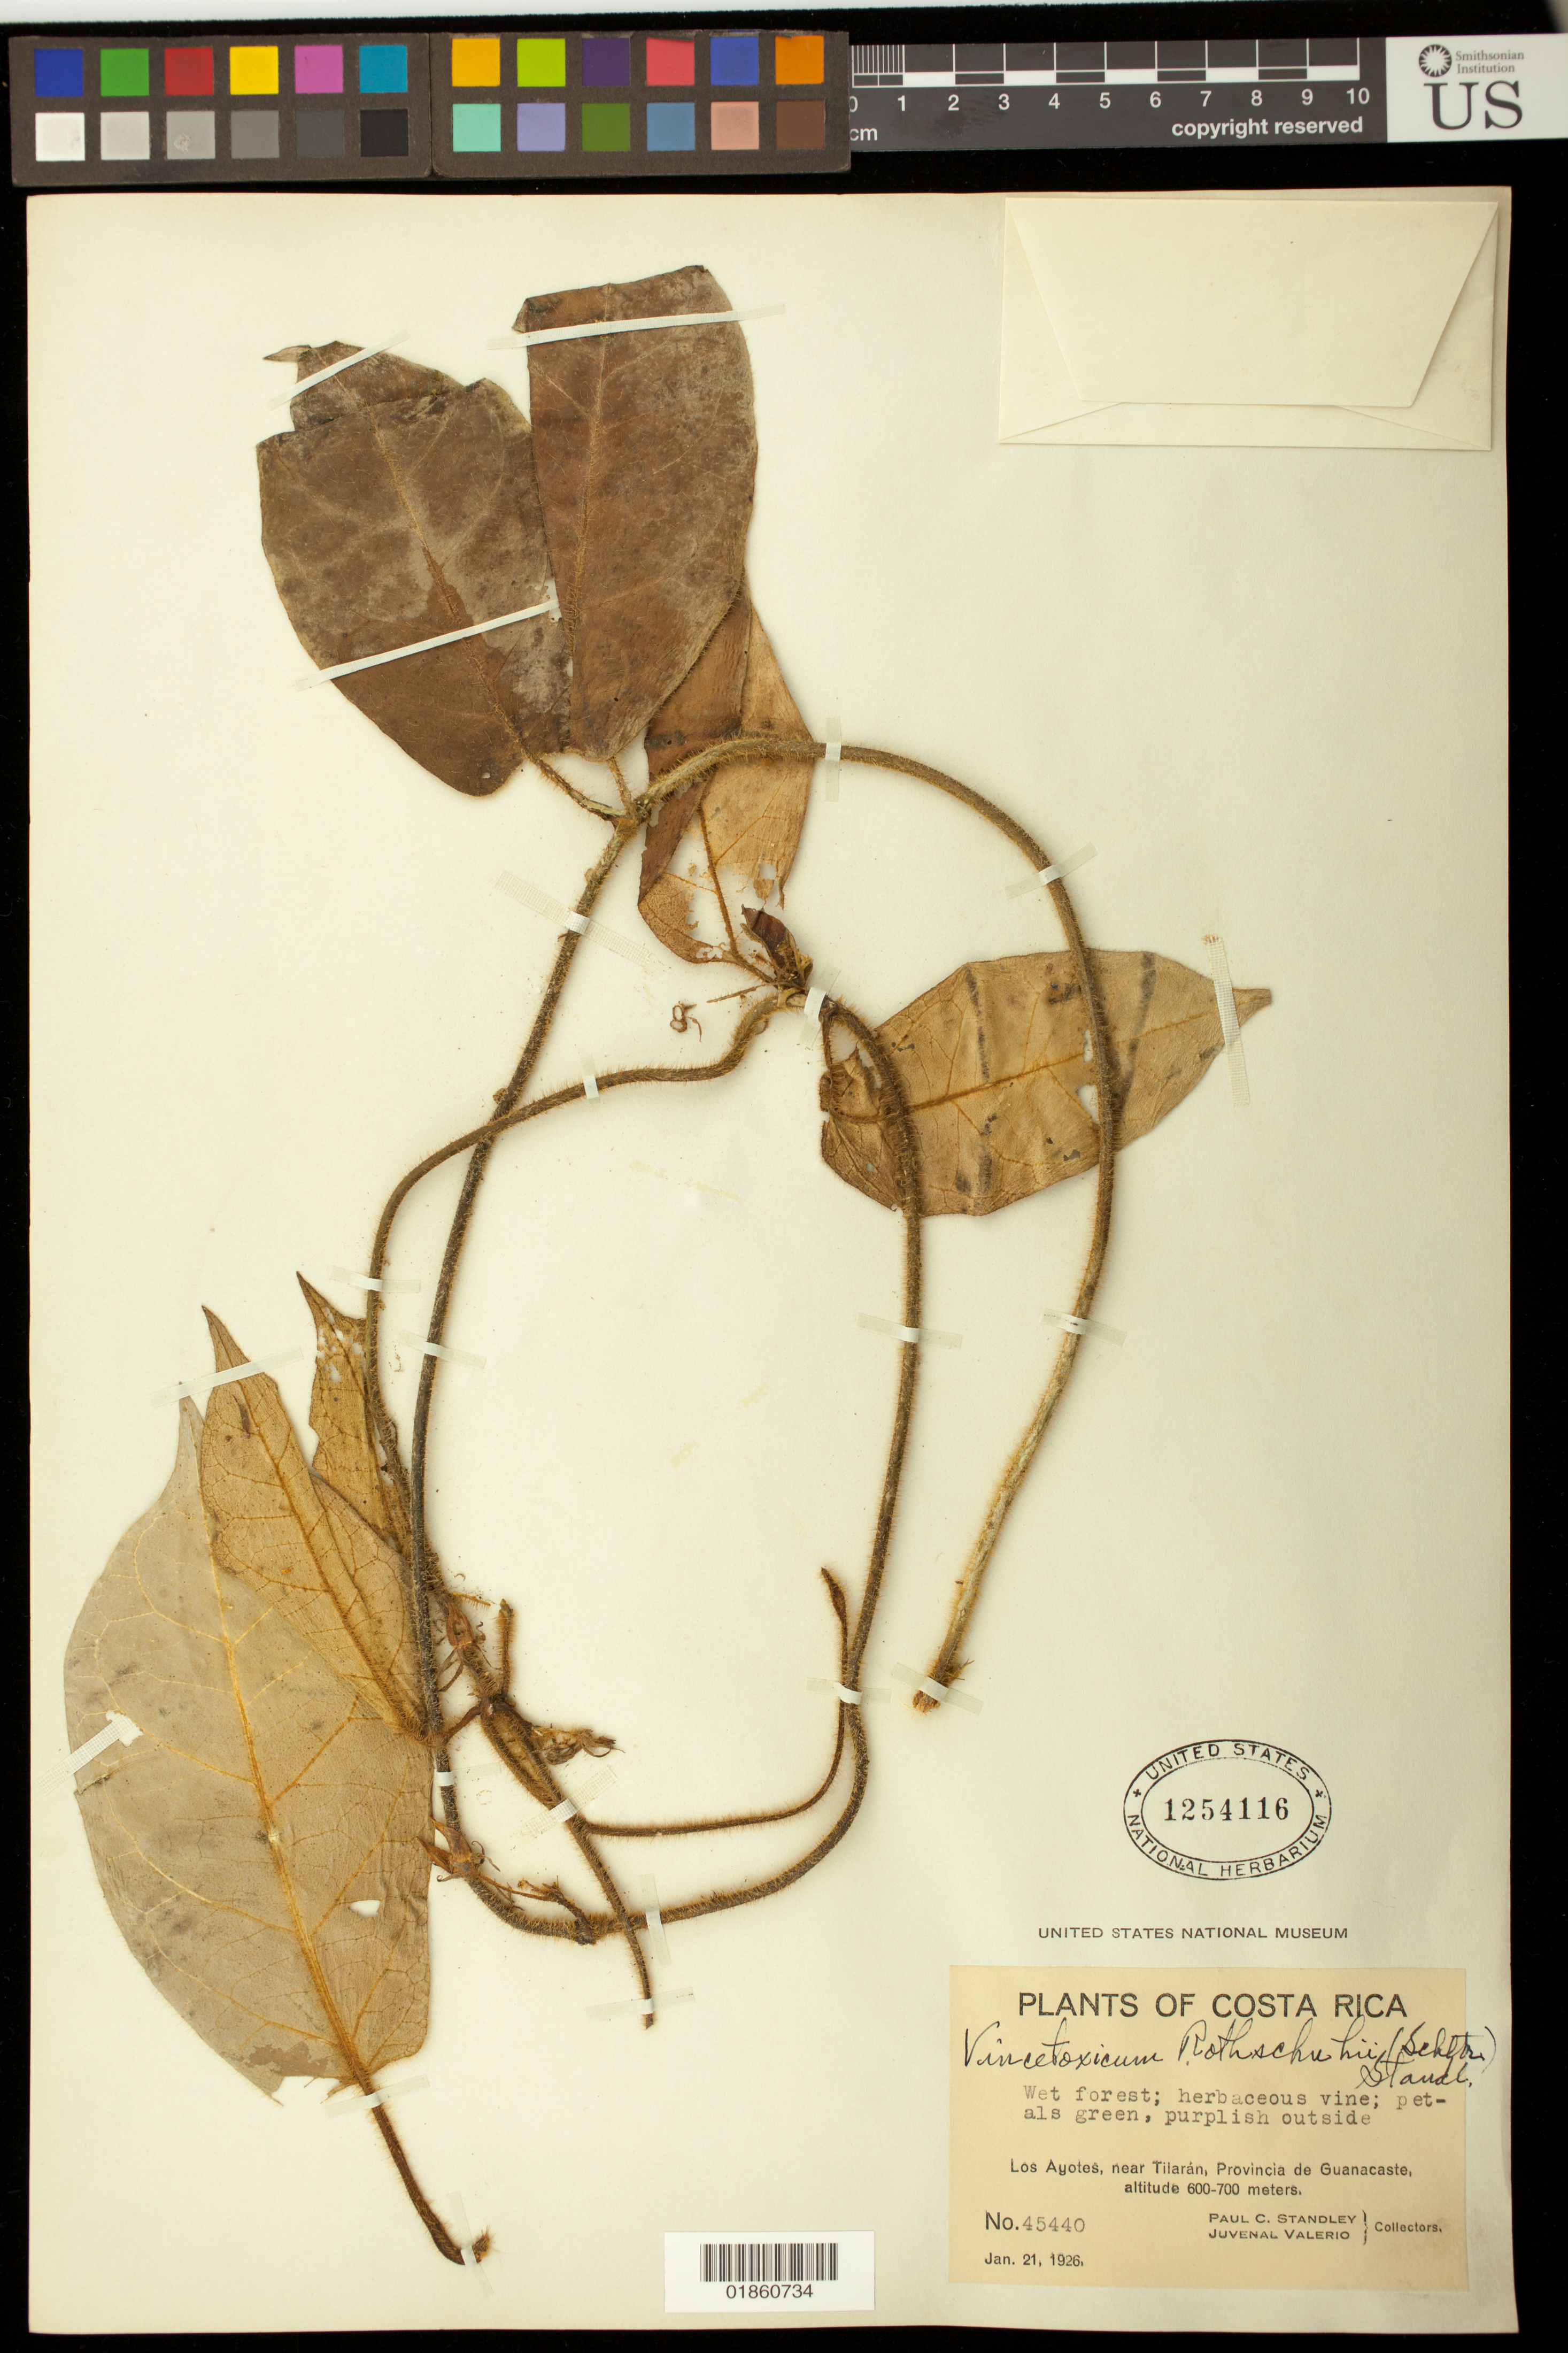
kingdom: Plantae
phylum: Tracheophyta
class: Magnoliopsida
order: Gentianales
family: Apocynaceae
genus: Gonolobus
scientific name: Gonolobus rothschuhii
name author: Schltr.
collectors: P. C. Standley & J. Valerio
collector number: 45440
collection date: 1926-01-21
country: Costa Rica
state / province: Guanacaste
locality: Los Ayotes, near Tilaran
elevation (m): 600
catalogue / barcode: US 1254116